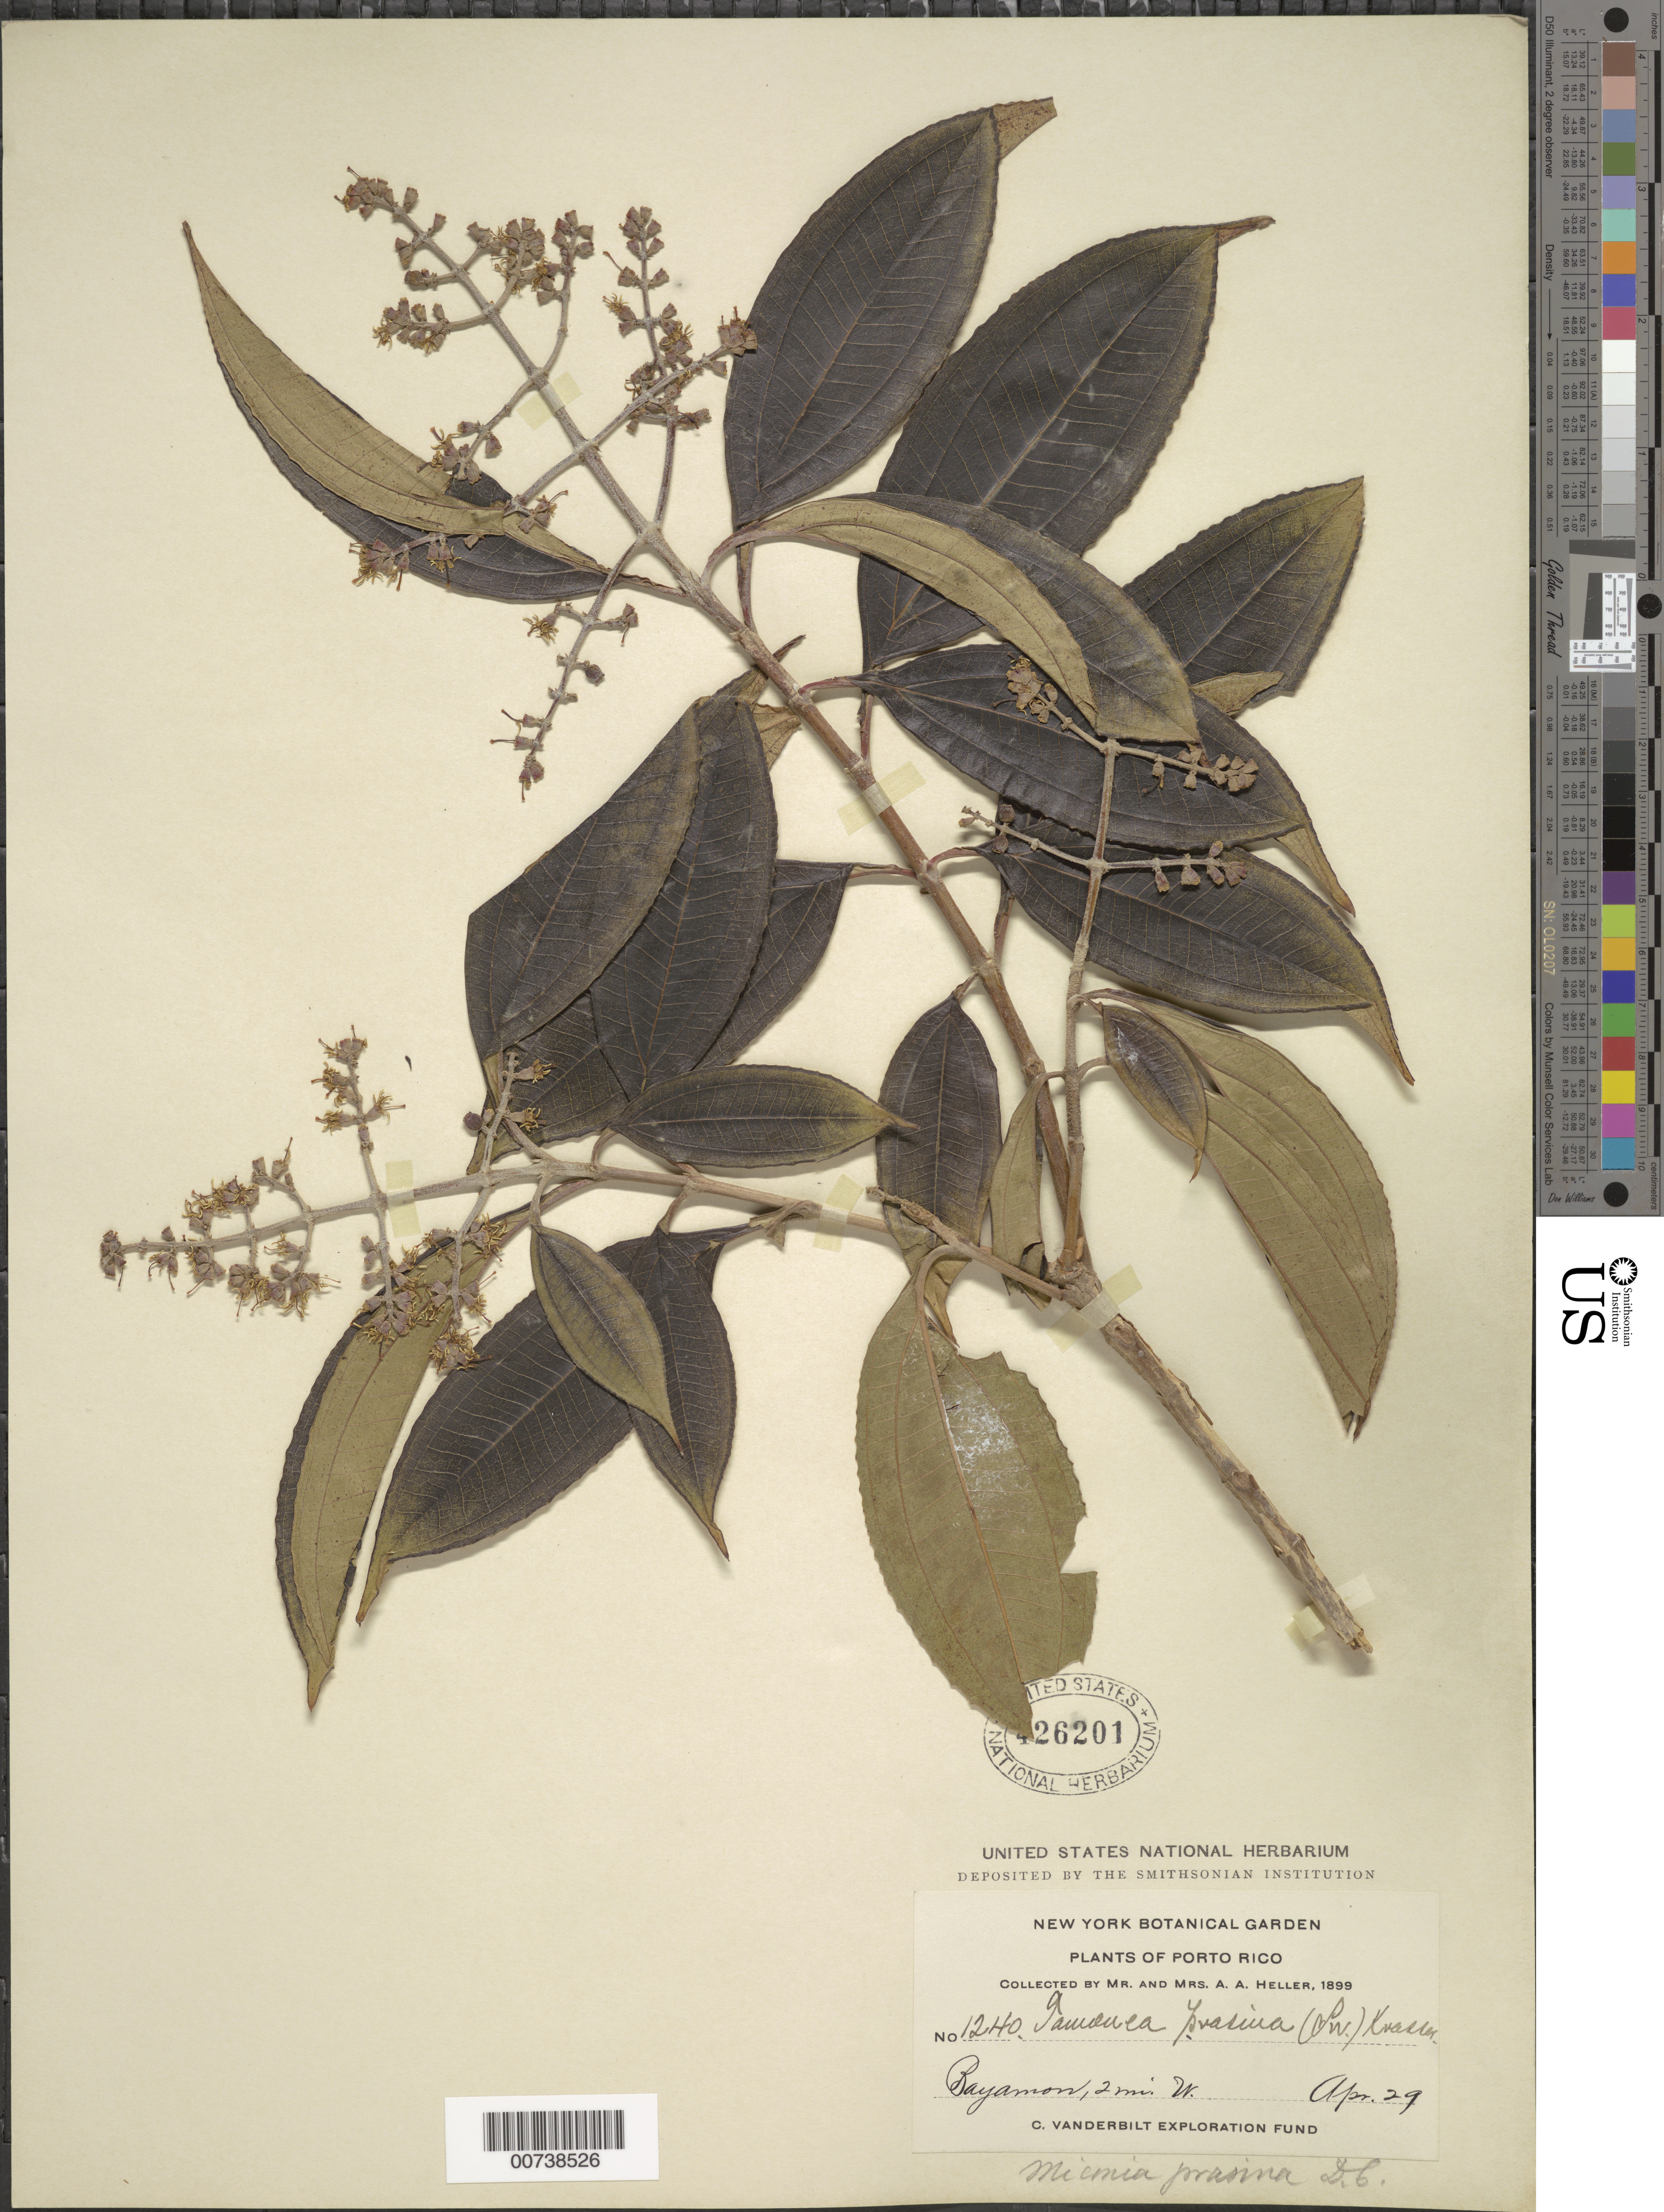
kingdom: Plantae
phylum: Tracheophyta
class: Magnoliopsida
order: Myrtales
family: Melastomataceae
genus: Miconia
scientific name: Miconia prasina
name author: (Sw.) DC.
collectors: A. A. Heller & E. G. Heller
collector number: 1240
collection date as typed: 29 Apr 1899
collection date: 1899-04-29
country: Puerto Rico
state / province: Bayamón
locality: Bayamón, 12 miles West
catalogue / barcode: US 426201